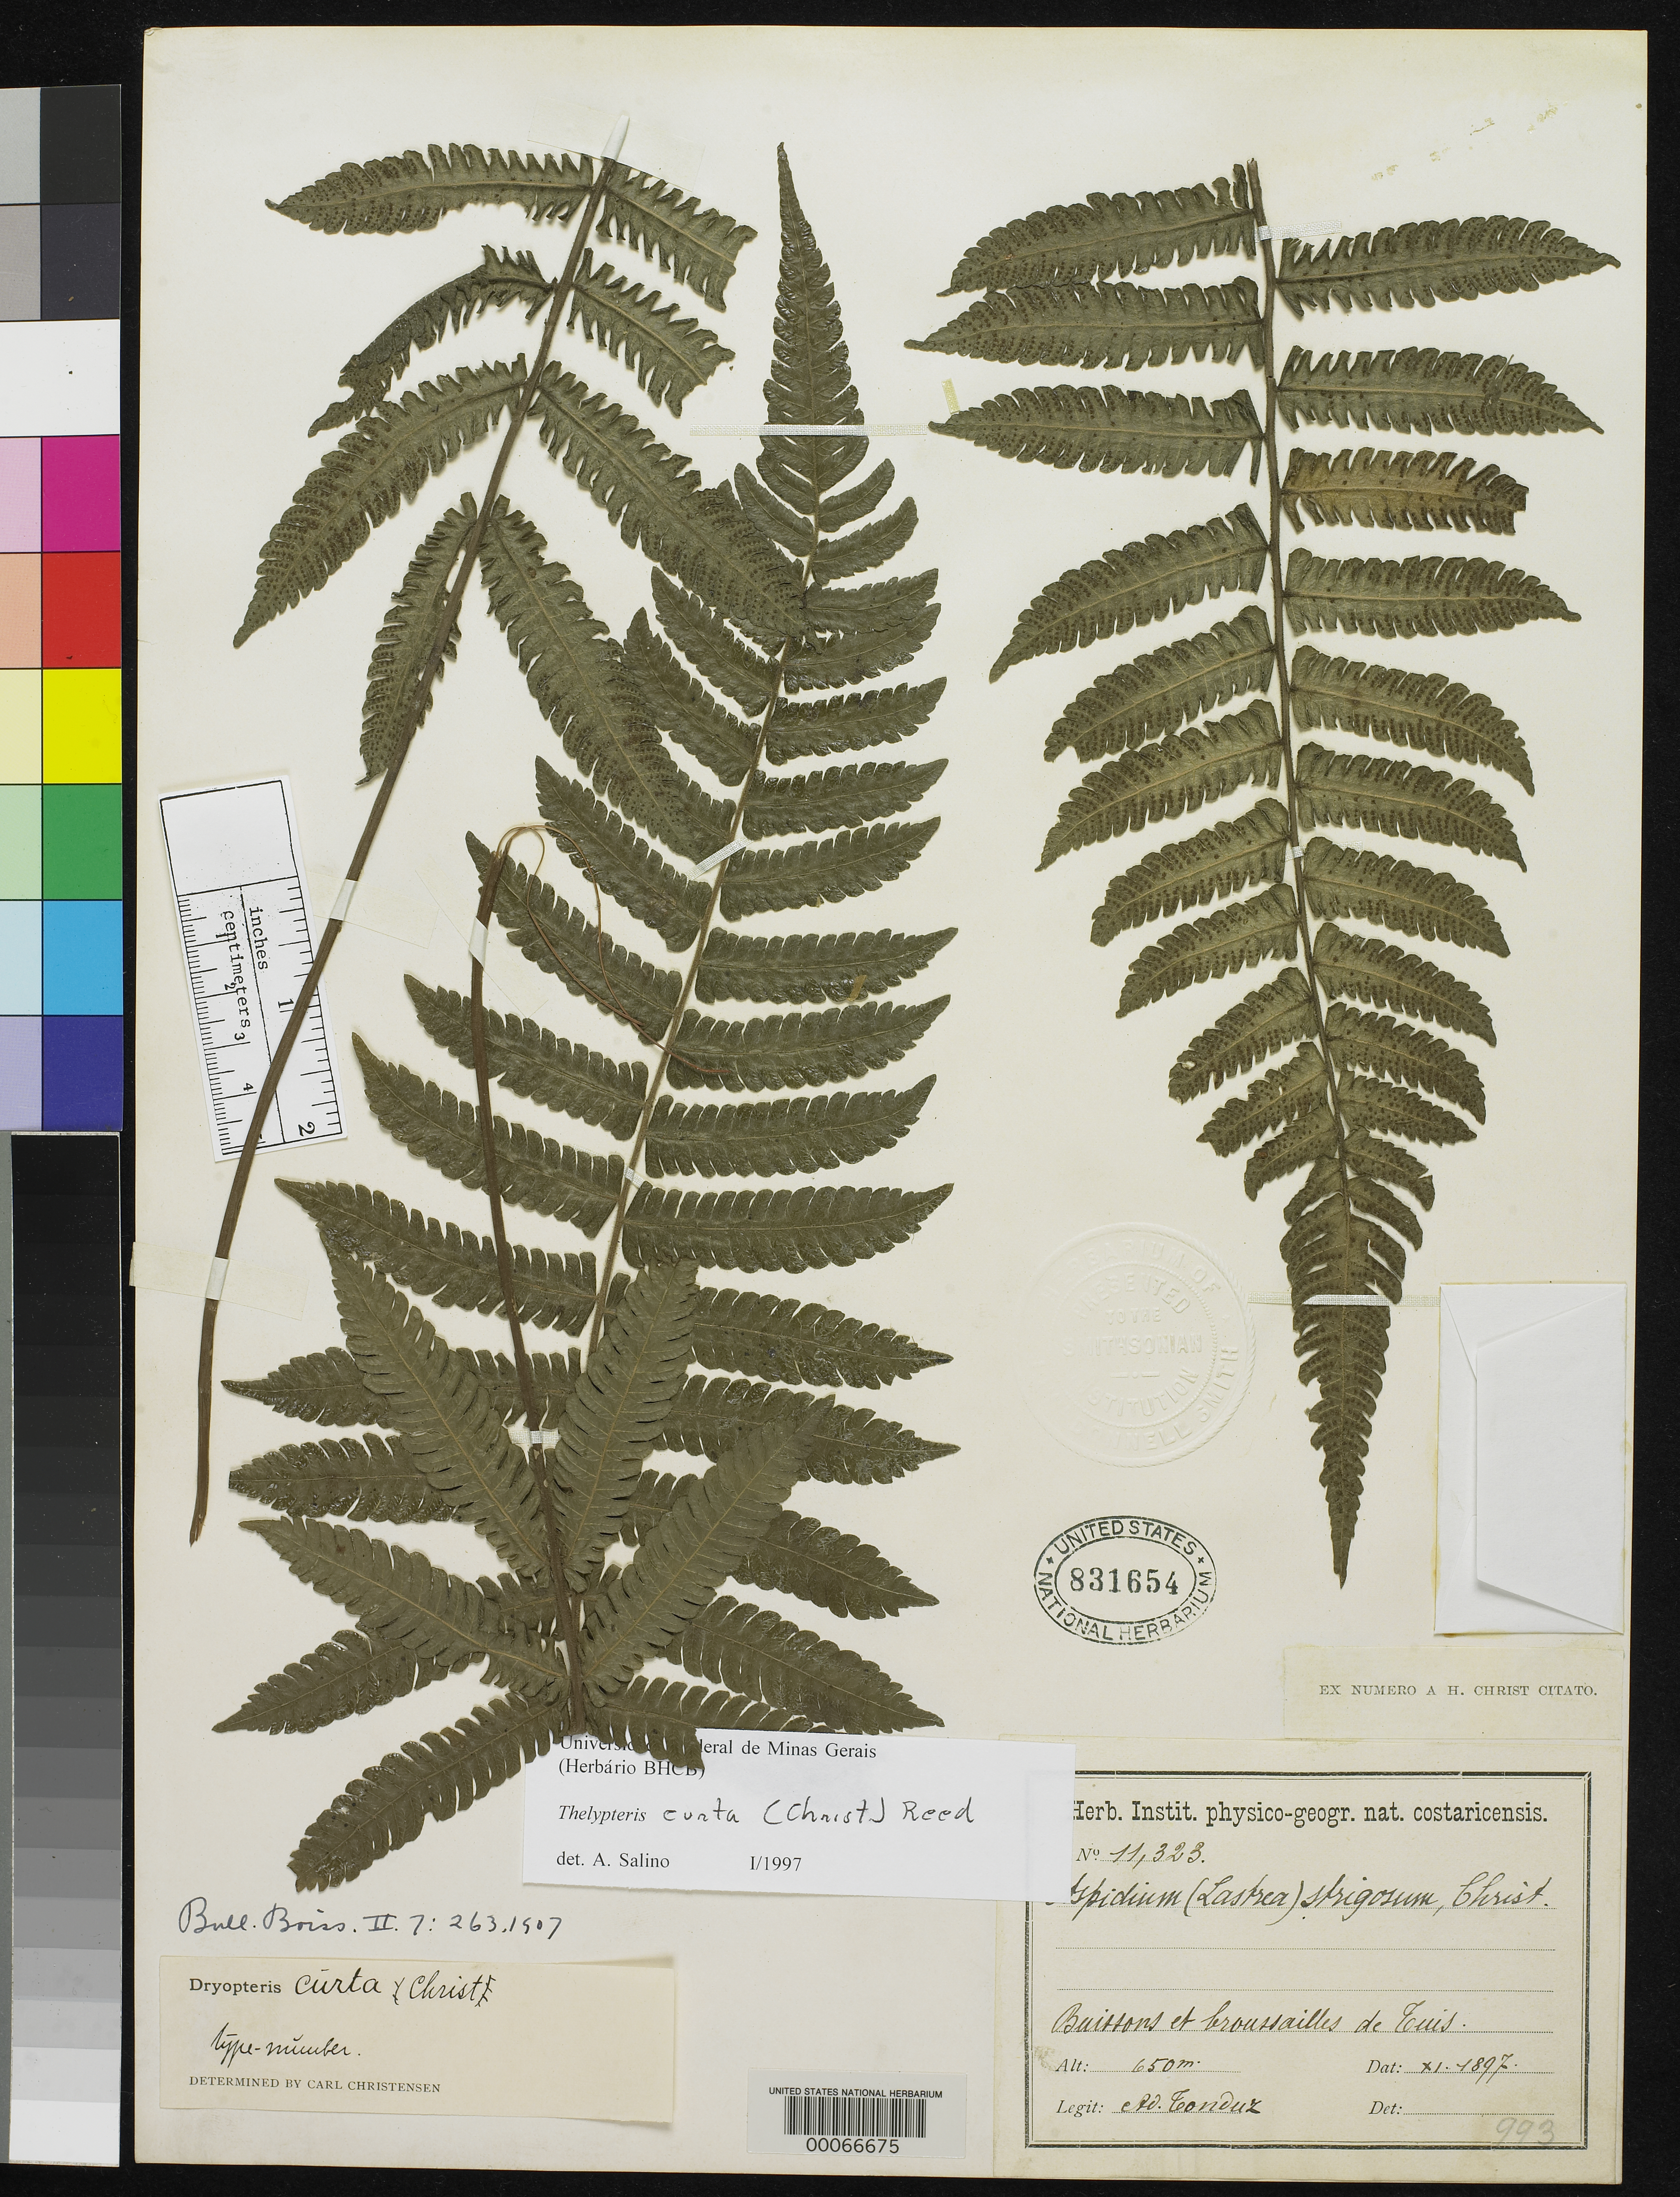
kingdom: Plantae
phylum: Tracheophyta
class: Polypodiopsida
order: Polypodiales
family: Dryopteridaceae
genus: Dryopteris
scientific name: Dryopteris curta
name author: Christ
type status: Type Collection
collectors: A. Tonduz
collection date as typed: Nov 1897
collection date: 1897-11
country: Costa Rica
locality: Buittons et Broussailles de Tuis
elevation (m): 650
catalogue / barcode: US 831654